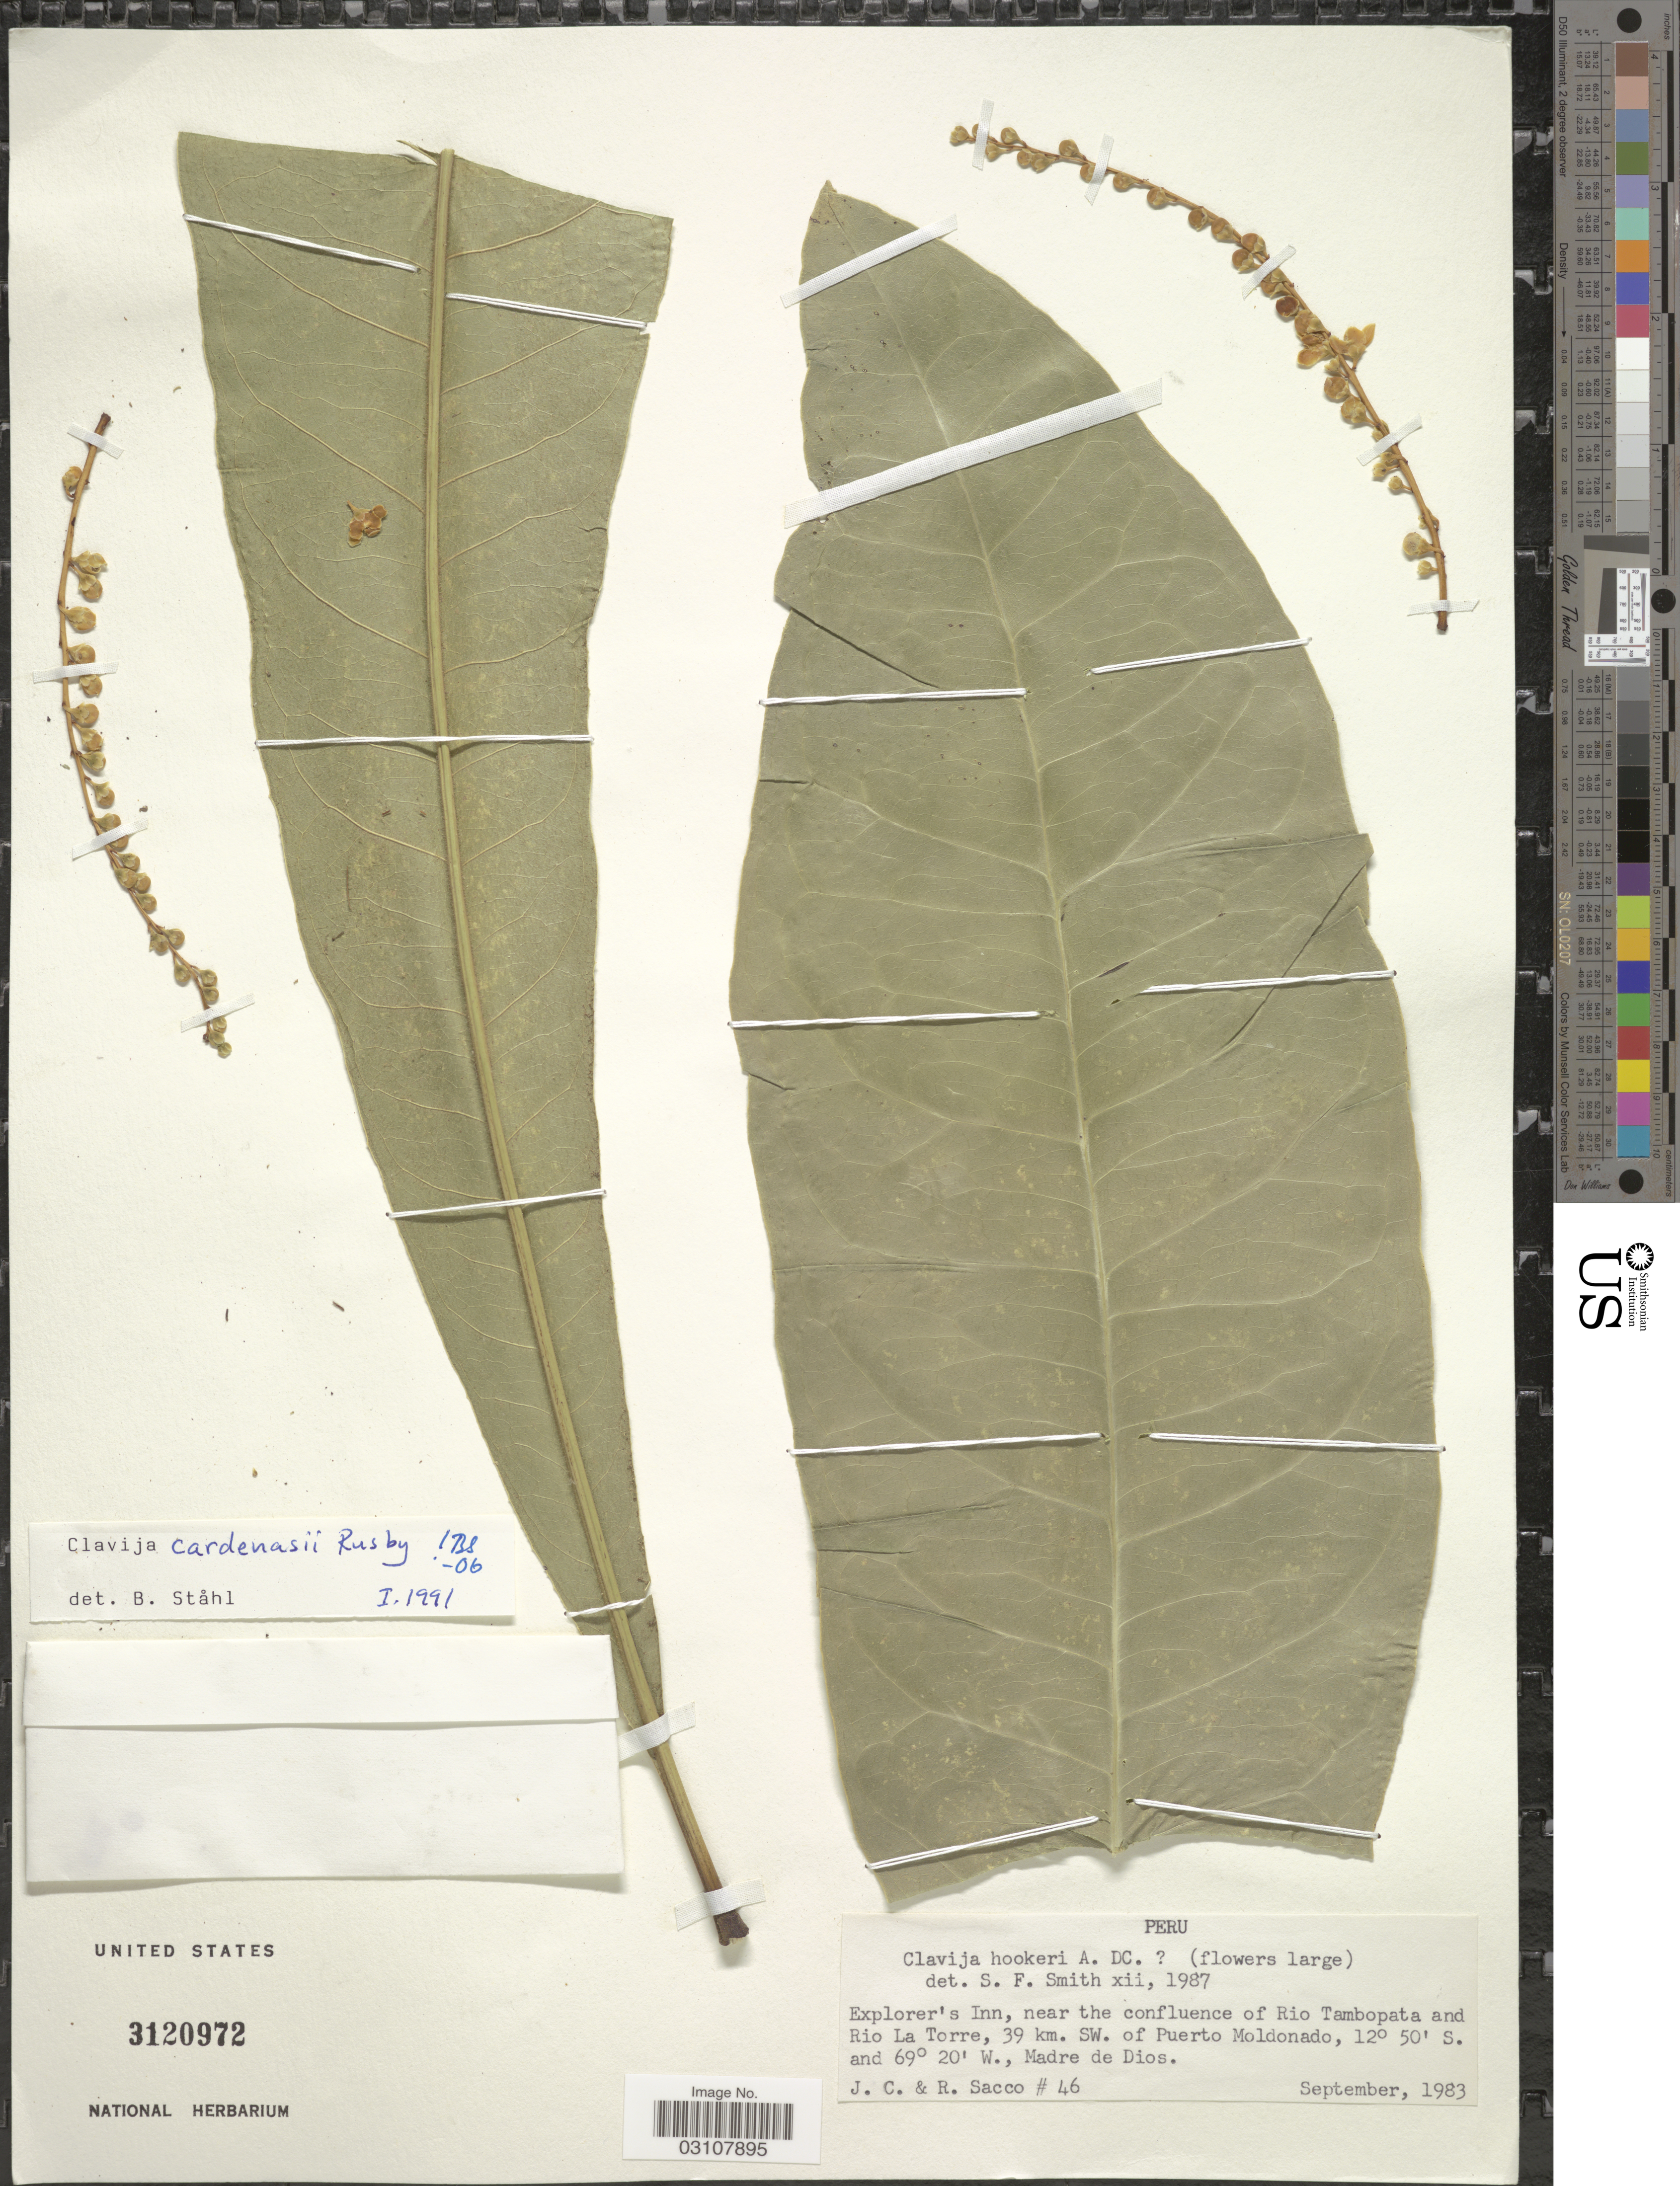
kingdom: Plantae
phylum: Tracheophyta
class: Magnoliopsida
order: Ericales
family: Primulaceae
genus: Clavija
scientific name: Clavija cardenasii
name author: Rusby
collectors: J. C. Sacco & R. Sacco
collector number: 46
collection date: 1983-09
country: Peru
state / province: Madre de Dios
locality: Explorer's Inn, near the confluence of Rio Tambopata & Rio La Torre, 39 km. SW. of Puerto Moldanado.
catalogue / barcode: US 3120972